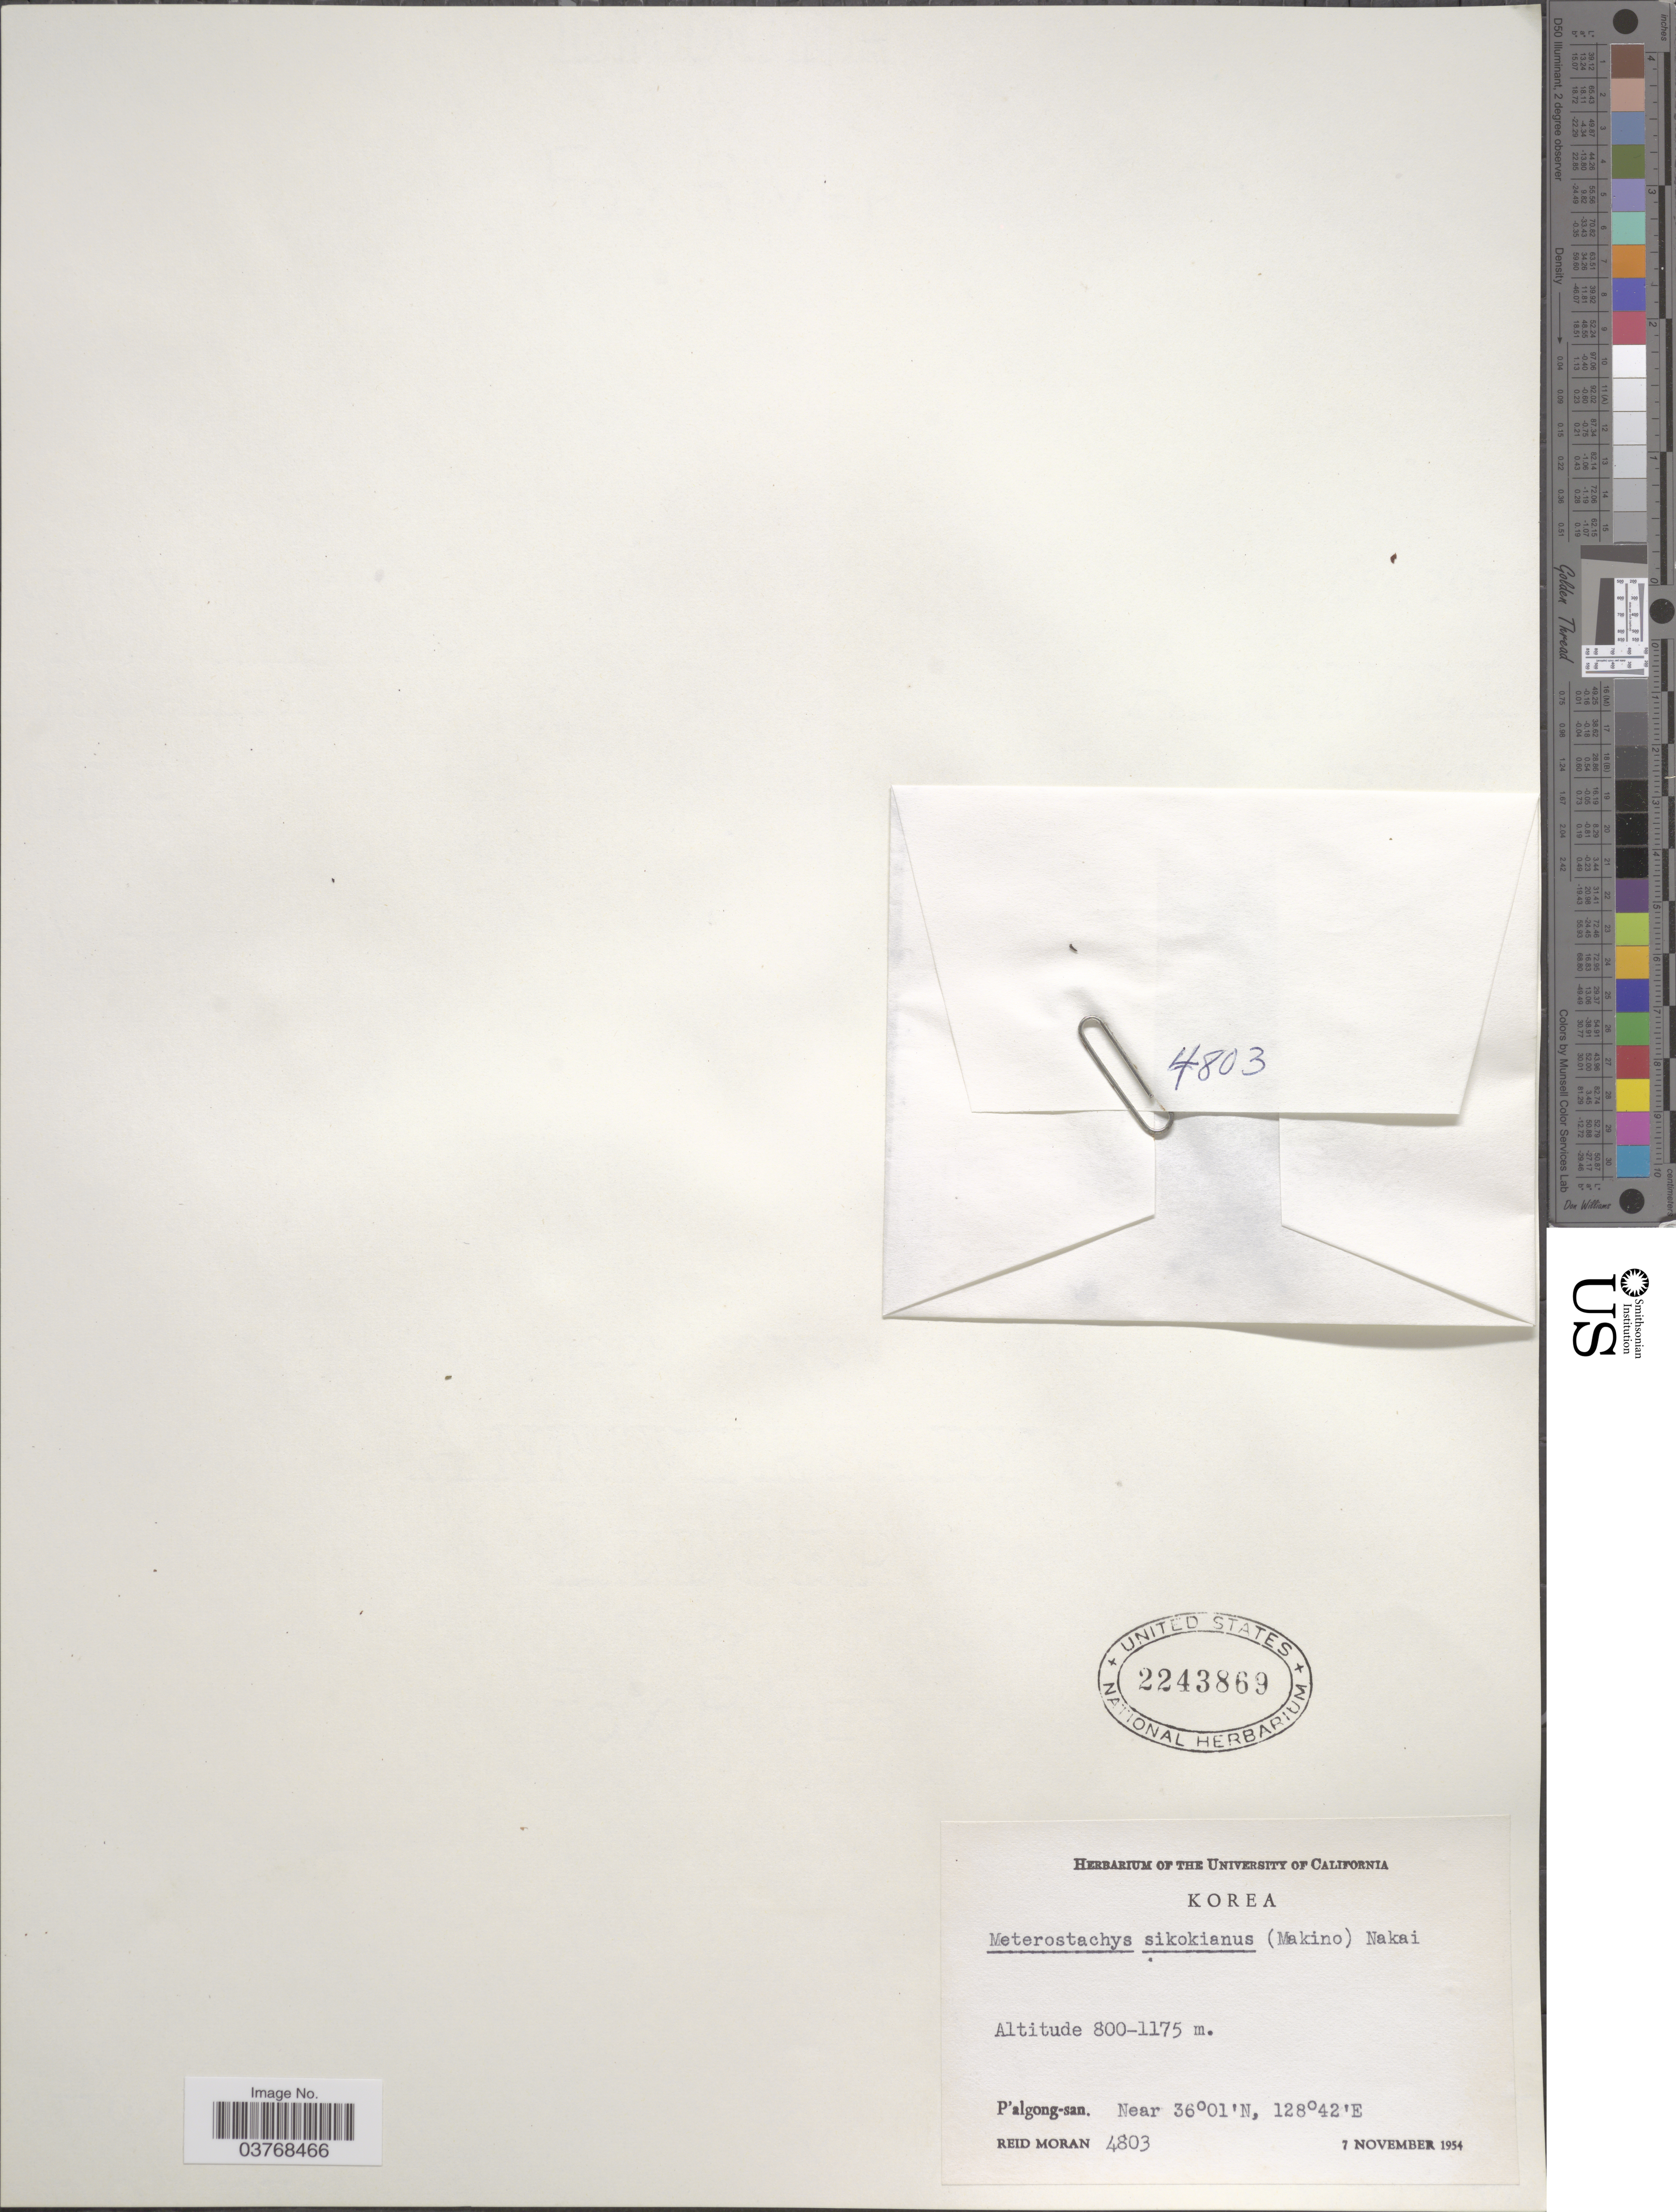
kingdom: Plantae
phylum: Tracheophyta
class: Magnoliopsida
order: Saxifragales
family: Crassulaceae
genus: Meterostachys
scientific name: Meterostachys sikokianus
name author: (Makino) Nakai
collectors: R. Moran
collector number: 4803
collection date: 1954-11-07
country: South Korea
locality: P' algong-san.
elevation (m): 800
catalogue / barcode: US 2243869